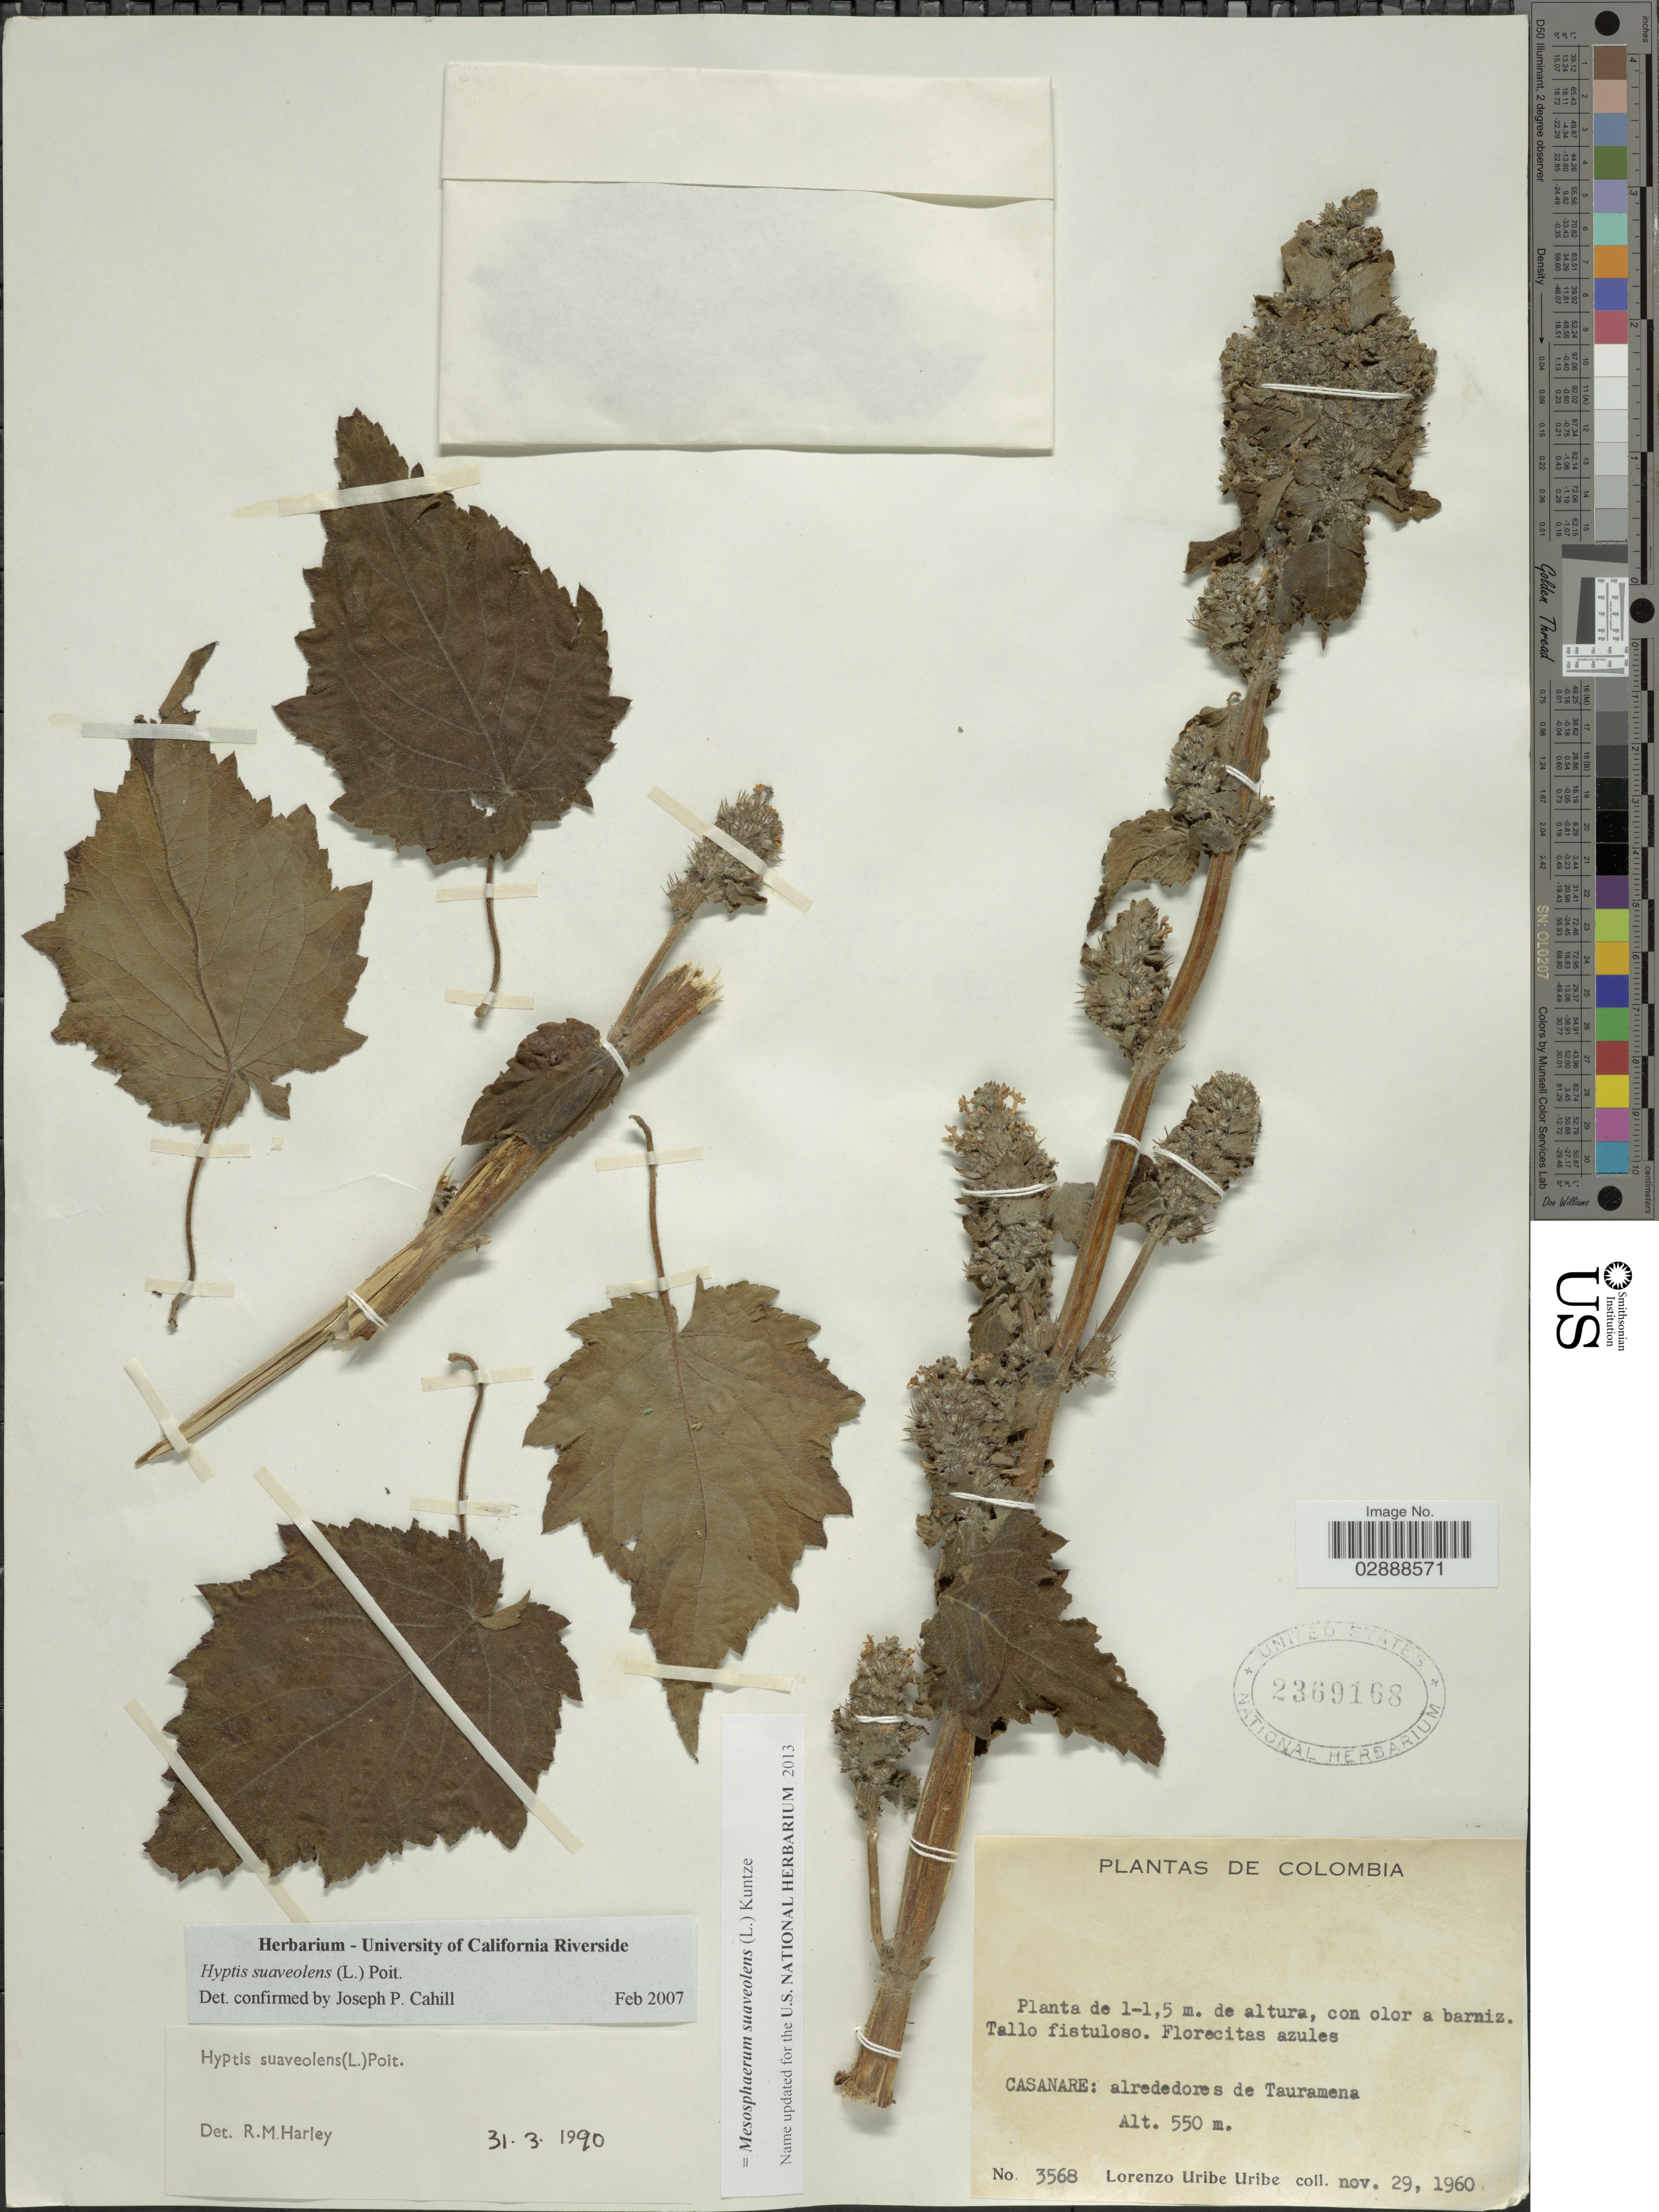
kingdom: Plantae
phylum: Tracheophyta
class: Magnoliopsida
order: Lamiales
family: Lamiaceae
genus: Mesosphaerum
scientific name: Mesosphaerum suaveolens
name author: (L.) Kuntze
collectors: L. Uribe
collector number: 3568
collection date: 1960-11-29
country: Colombia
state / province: Casanare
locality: Alrededores de Tauramena.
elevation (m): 550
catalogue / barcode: US 2369168